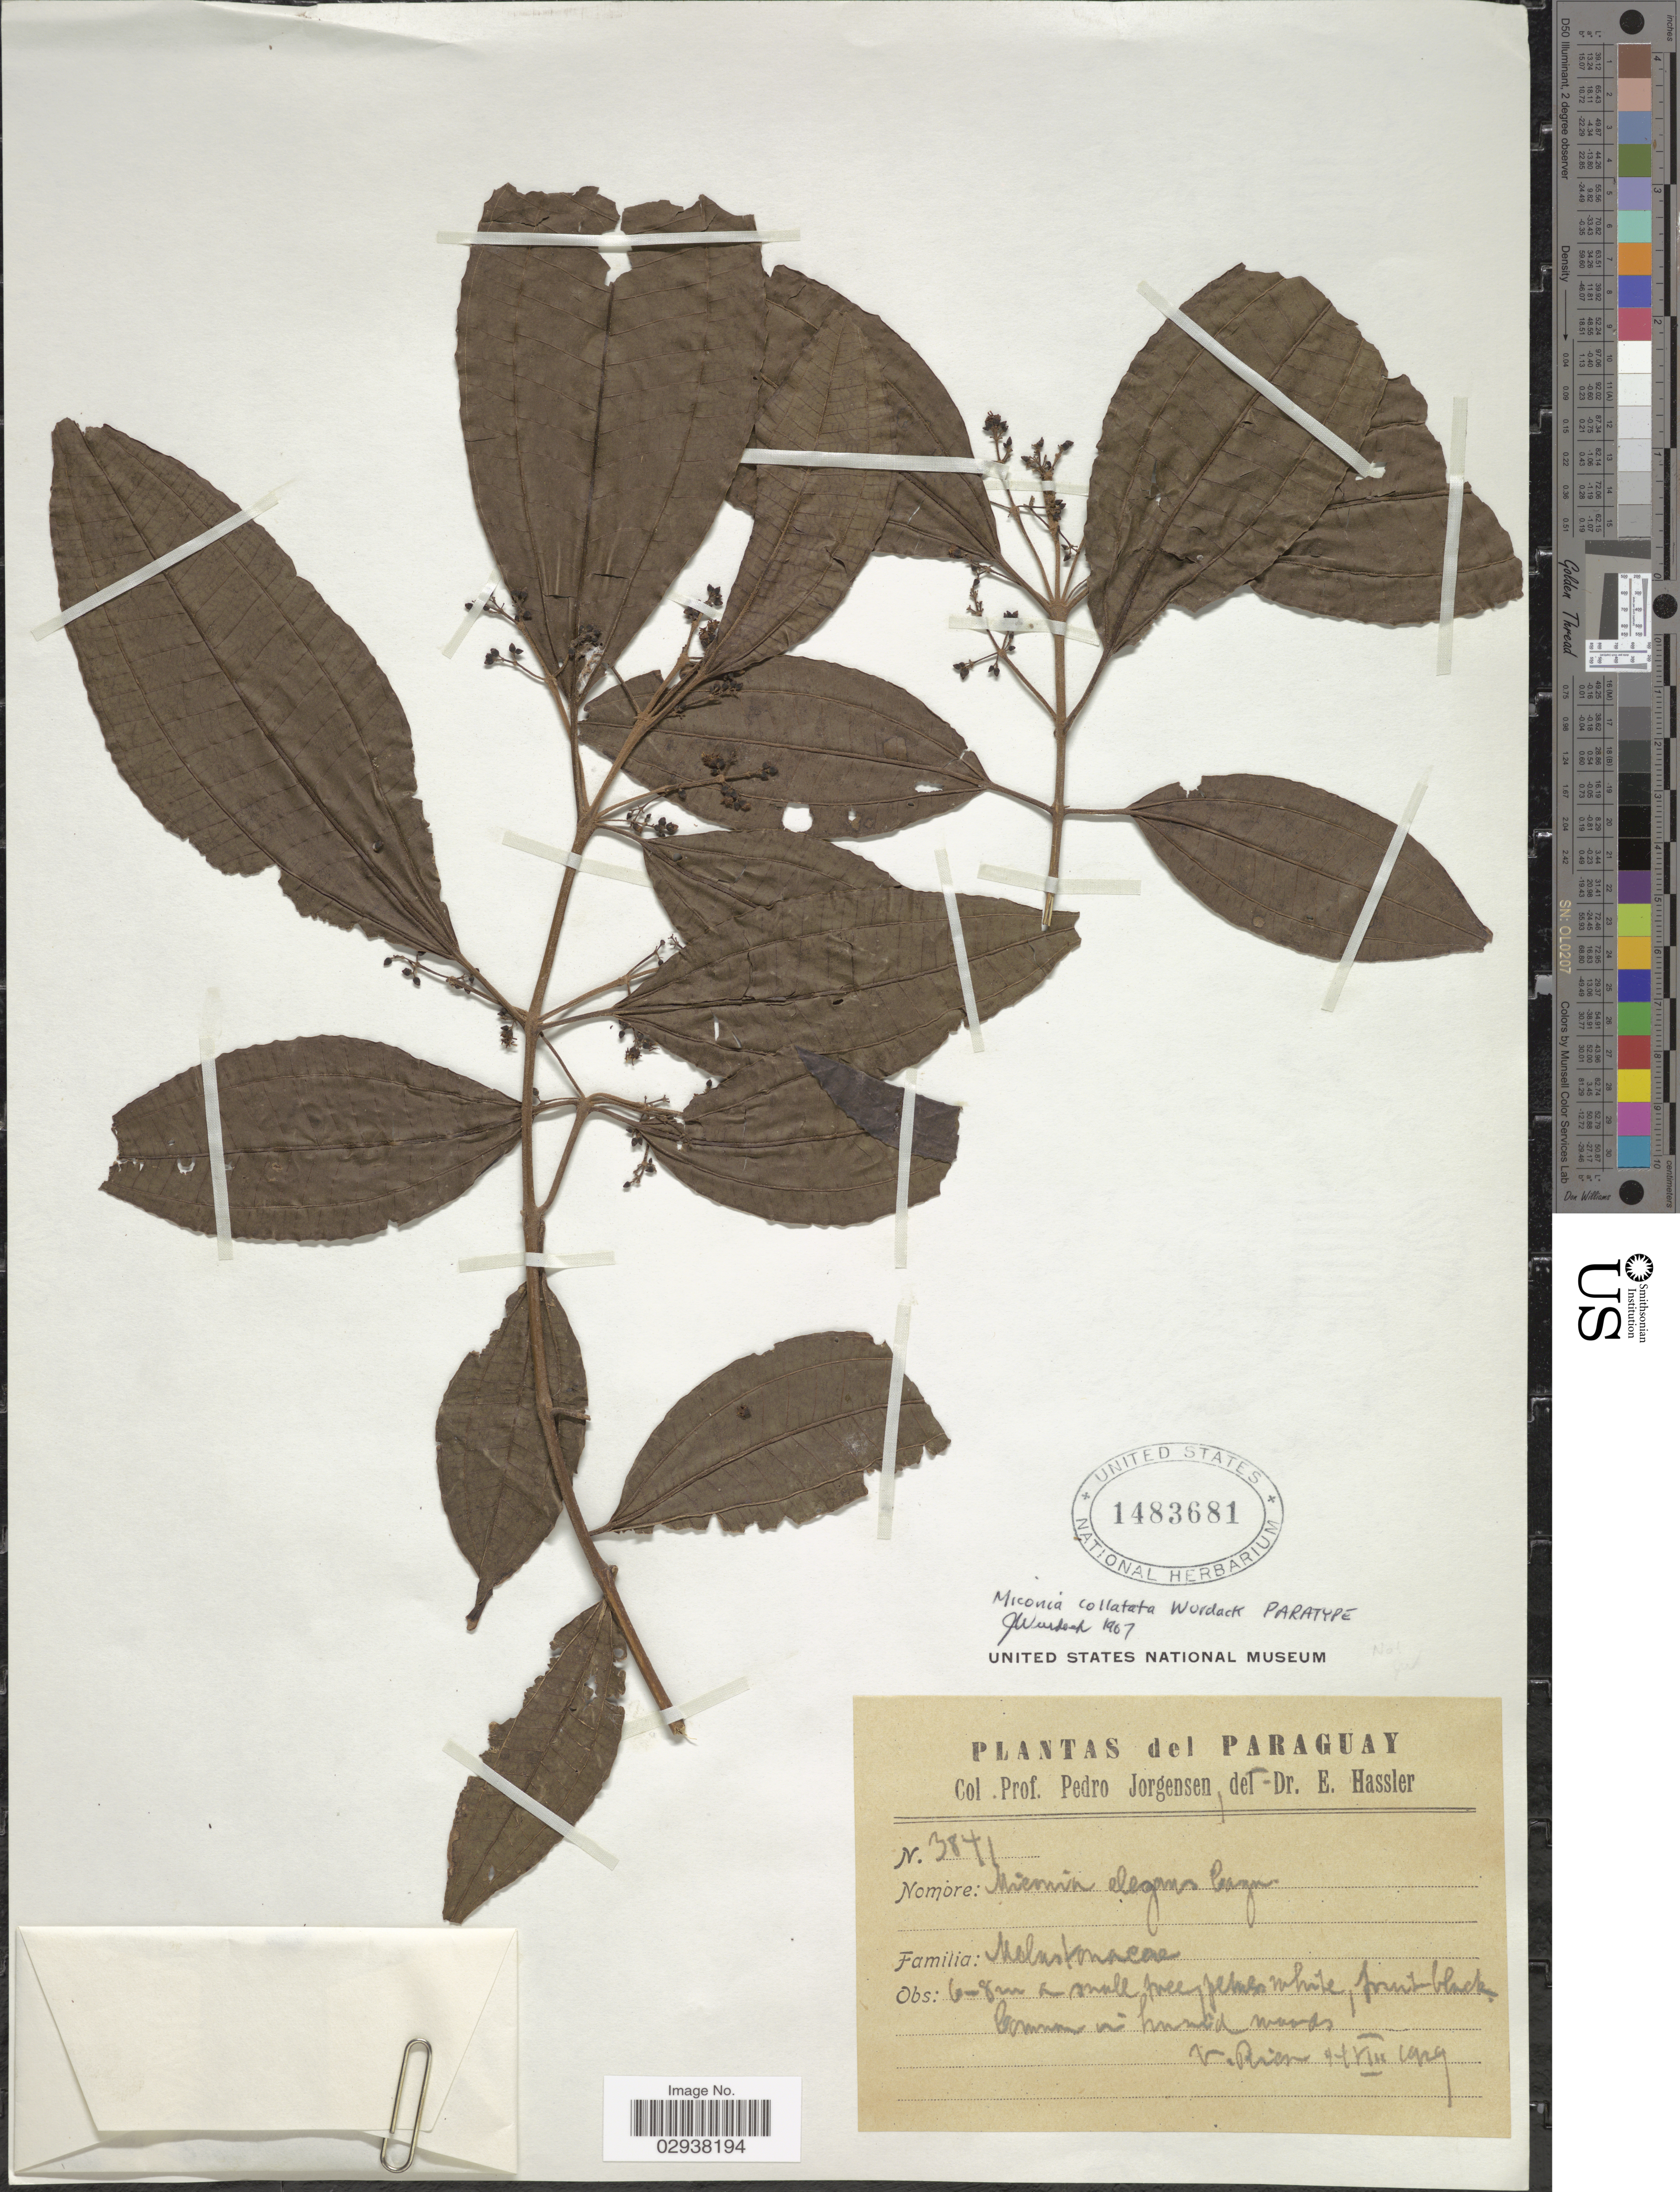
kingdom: Plantae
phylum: Tracheophyta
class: Magnoliopsida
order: Myrtales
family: Melastomataceae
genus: Miconia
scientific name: Miconia collatata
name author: Wurdack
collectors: P. Jörgensen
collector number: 3841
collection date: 1929-08-14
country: Paraguay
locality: V. Rica.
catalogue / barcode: US 1483681